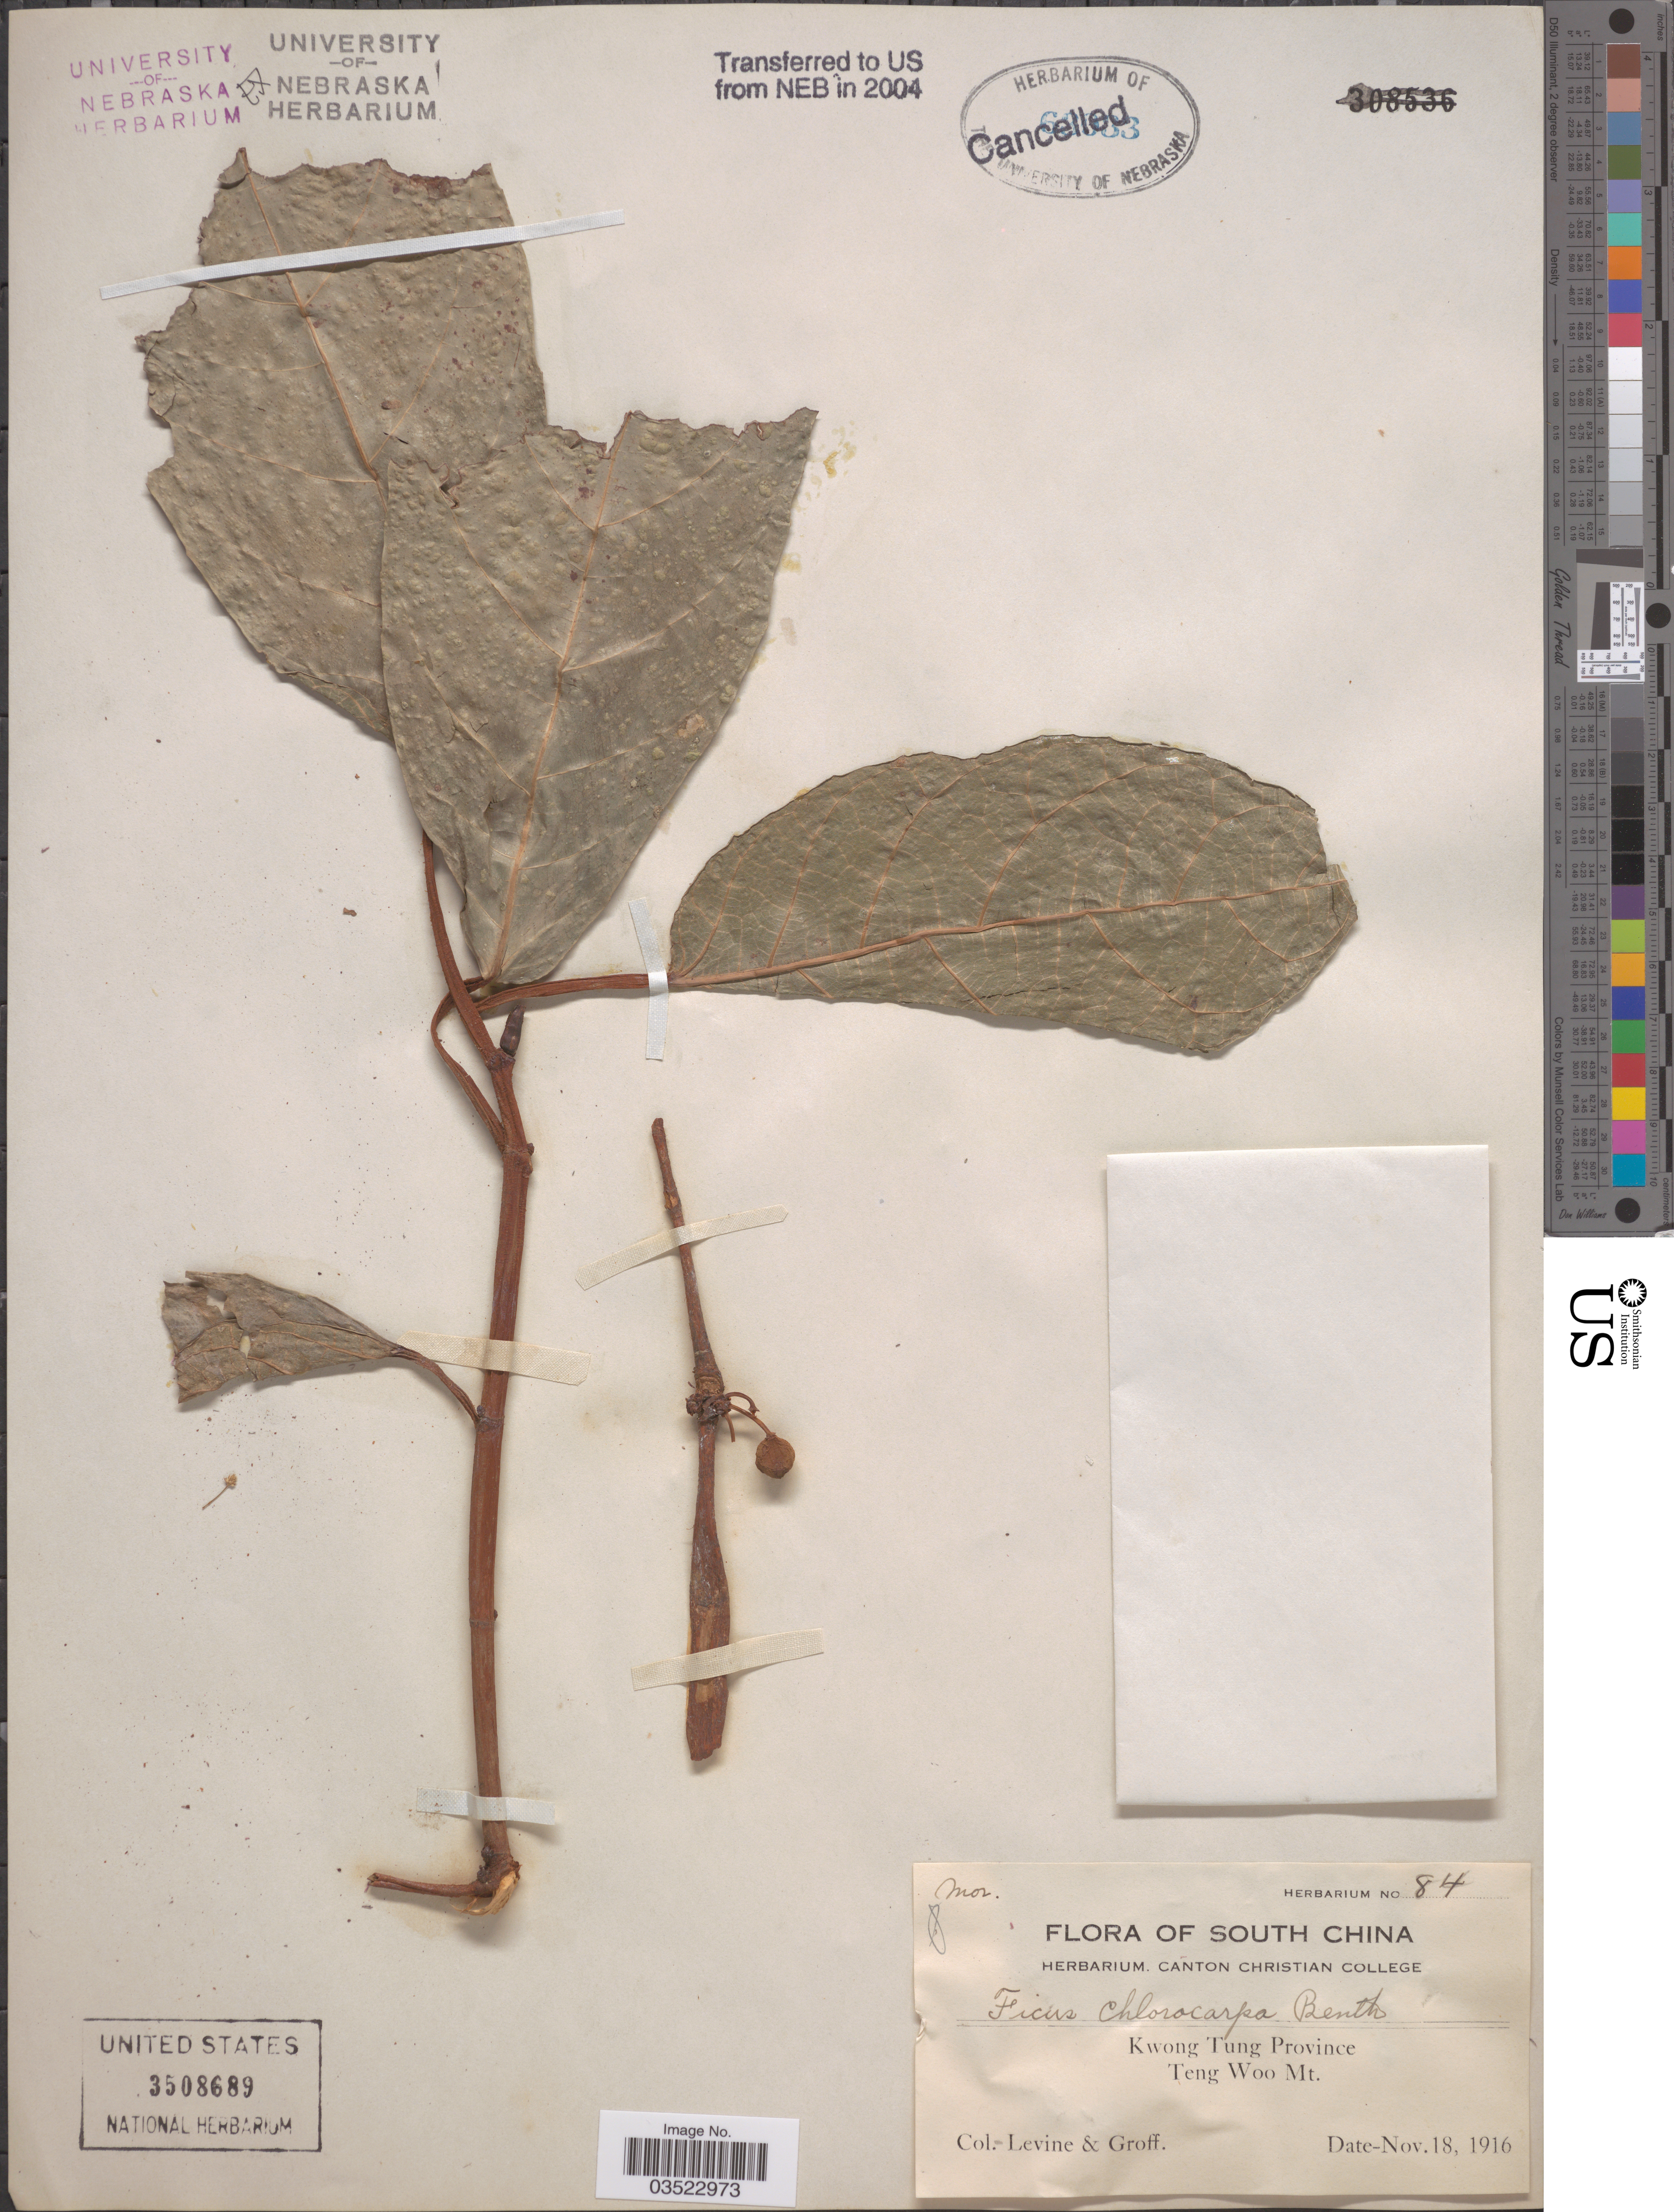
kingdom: Plantae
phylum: Tracheophyta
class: Magnoliopsida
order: Rosales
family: Moraceae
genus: Ficus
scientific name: Ficus variegata var. chlorocarpa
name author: King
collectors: -. Levine & Groff.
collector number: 84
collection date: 1916-11-18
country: China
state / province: Guangdong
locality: South China. Kwong Tung Province. Teng Woo Mt.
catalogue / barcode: US 3508689